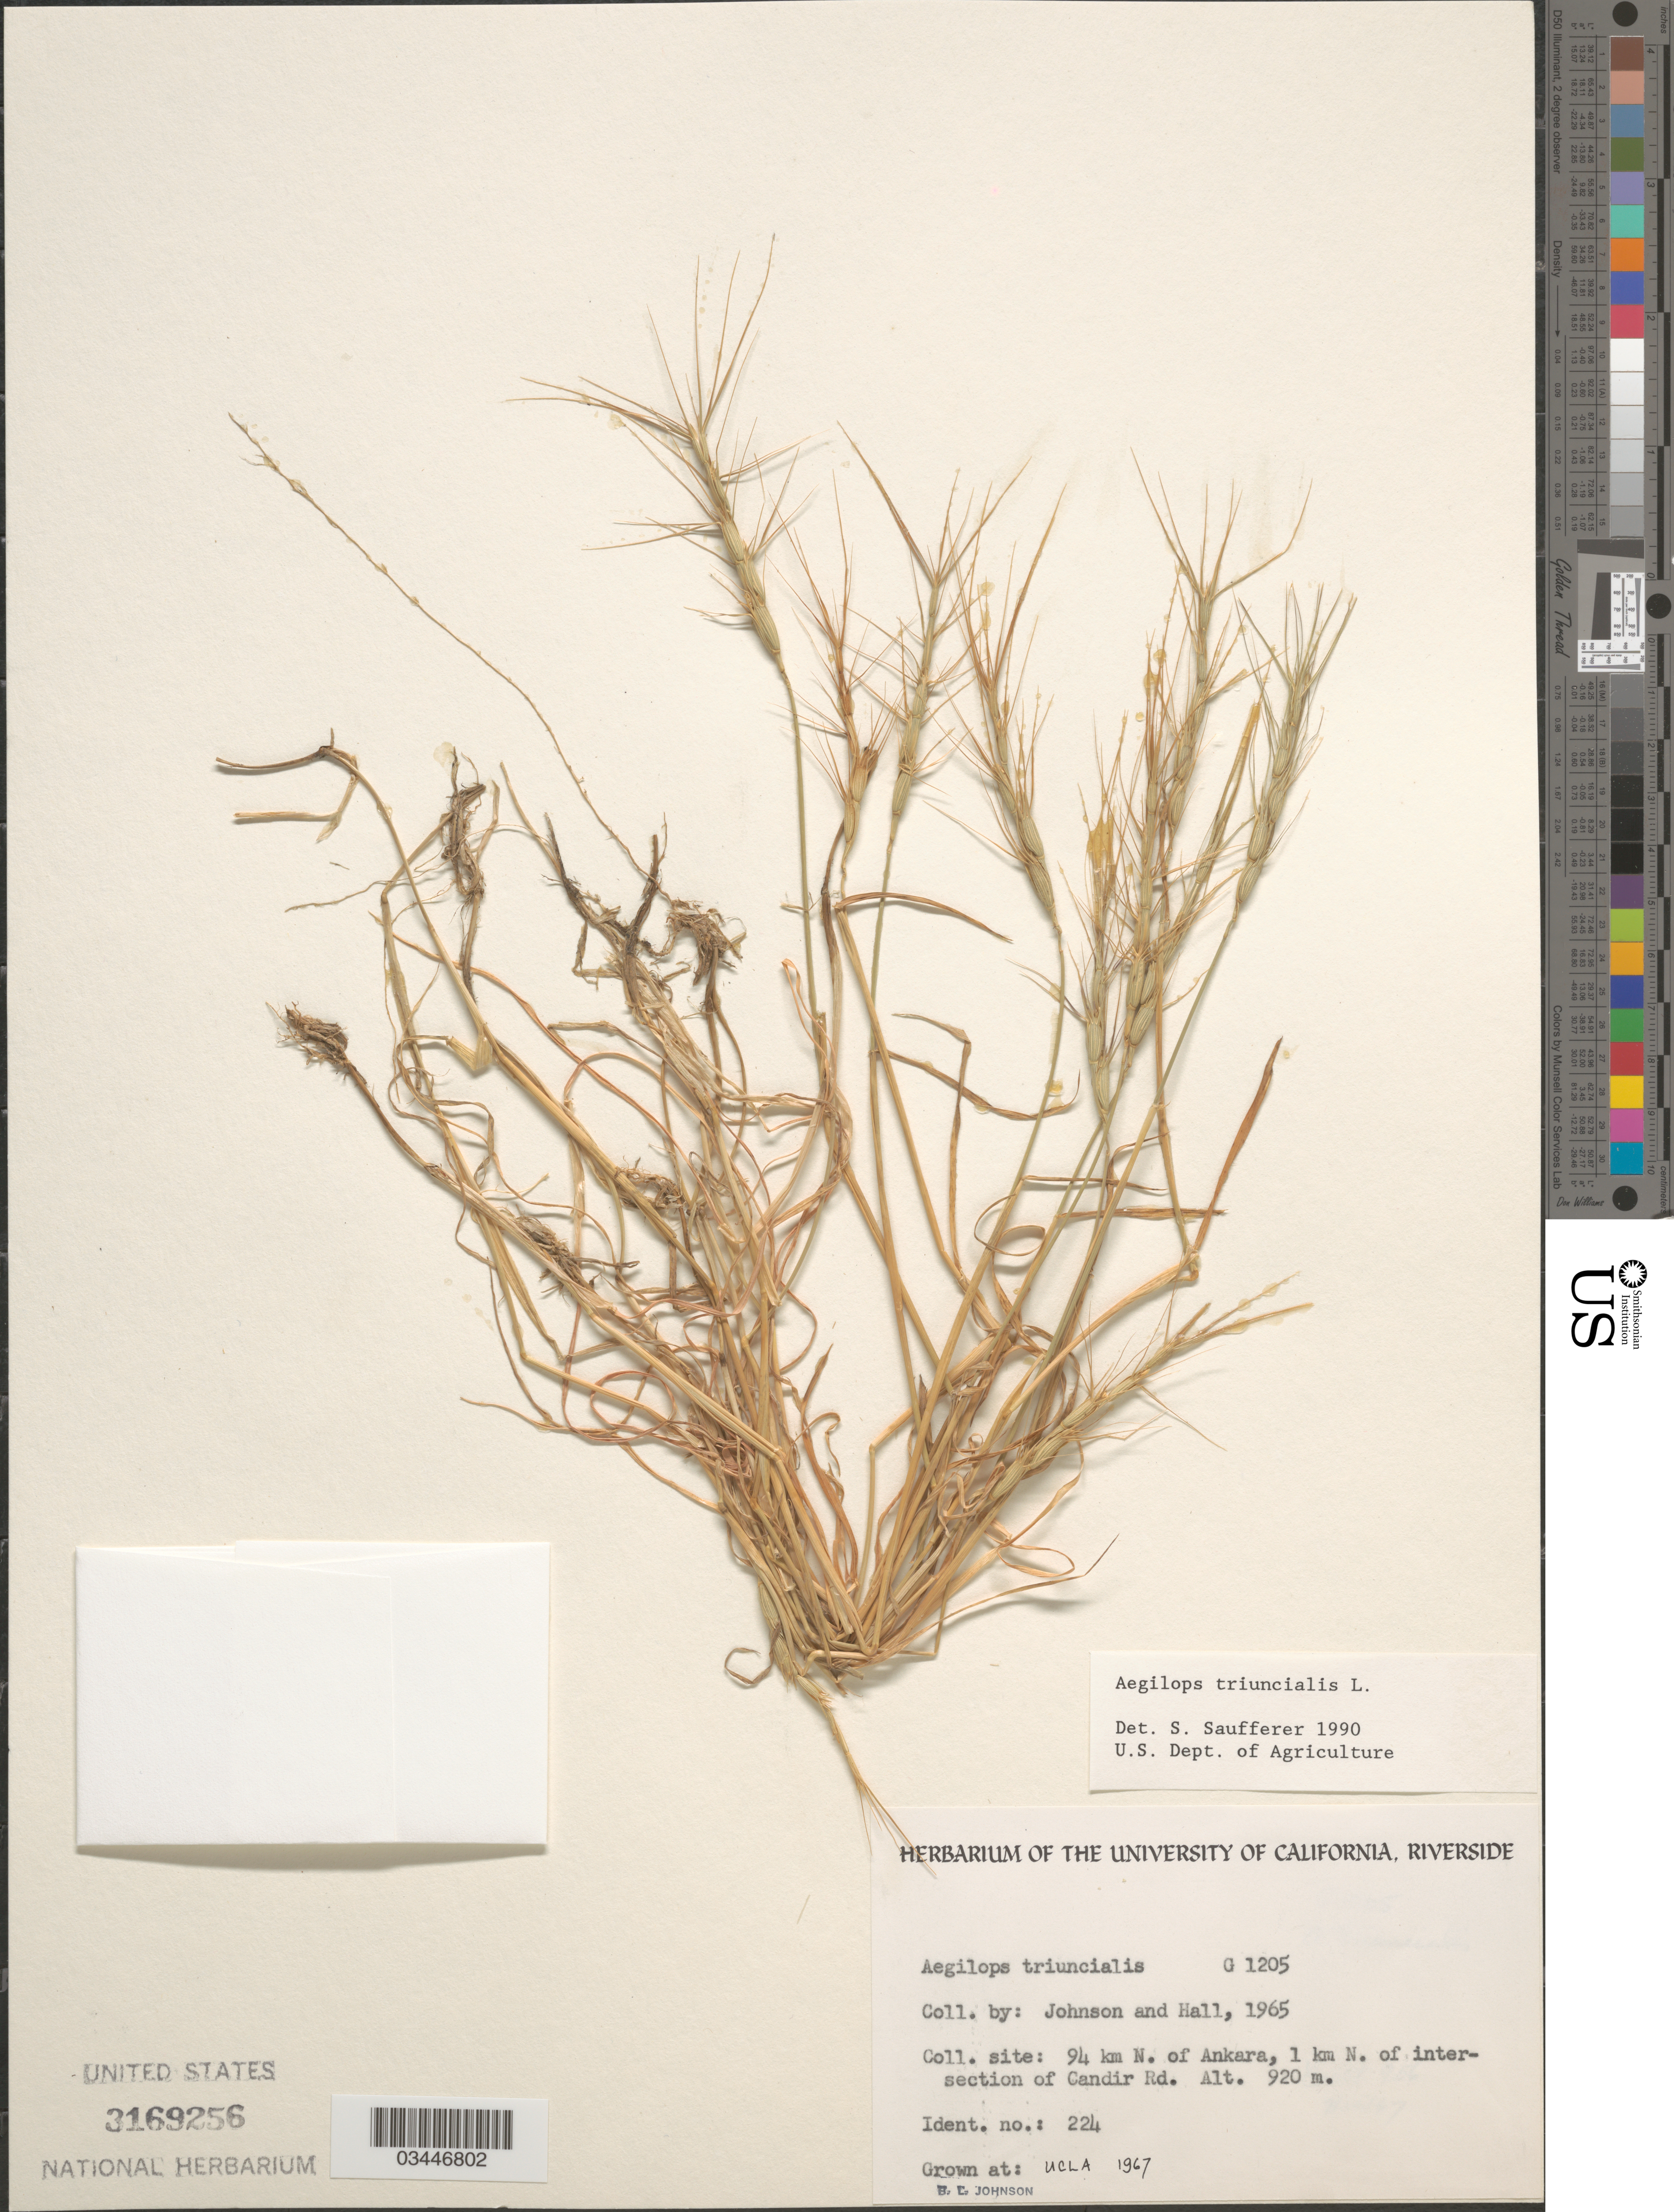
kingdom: Plantae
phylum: Tracheophyta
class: Liliopsida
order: Poales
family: Poaceae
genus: Aegilops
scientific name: Aegilops triuncialis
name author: L.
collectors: B. Johnson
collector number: G1205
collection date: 1967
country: United States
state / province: California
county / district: Los Angeles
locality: UCLA.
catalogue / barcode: US 3169256